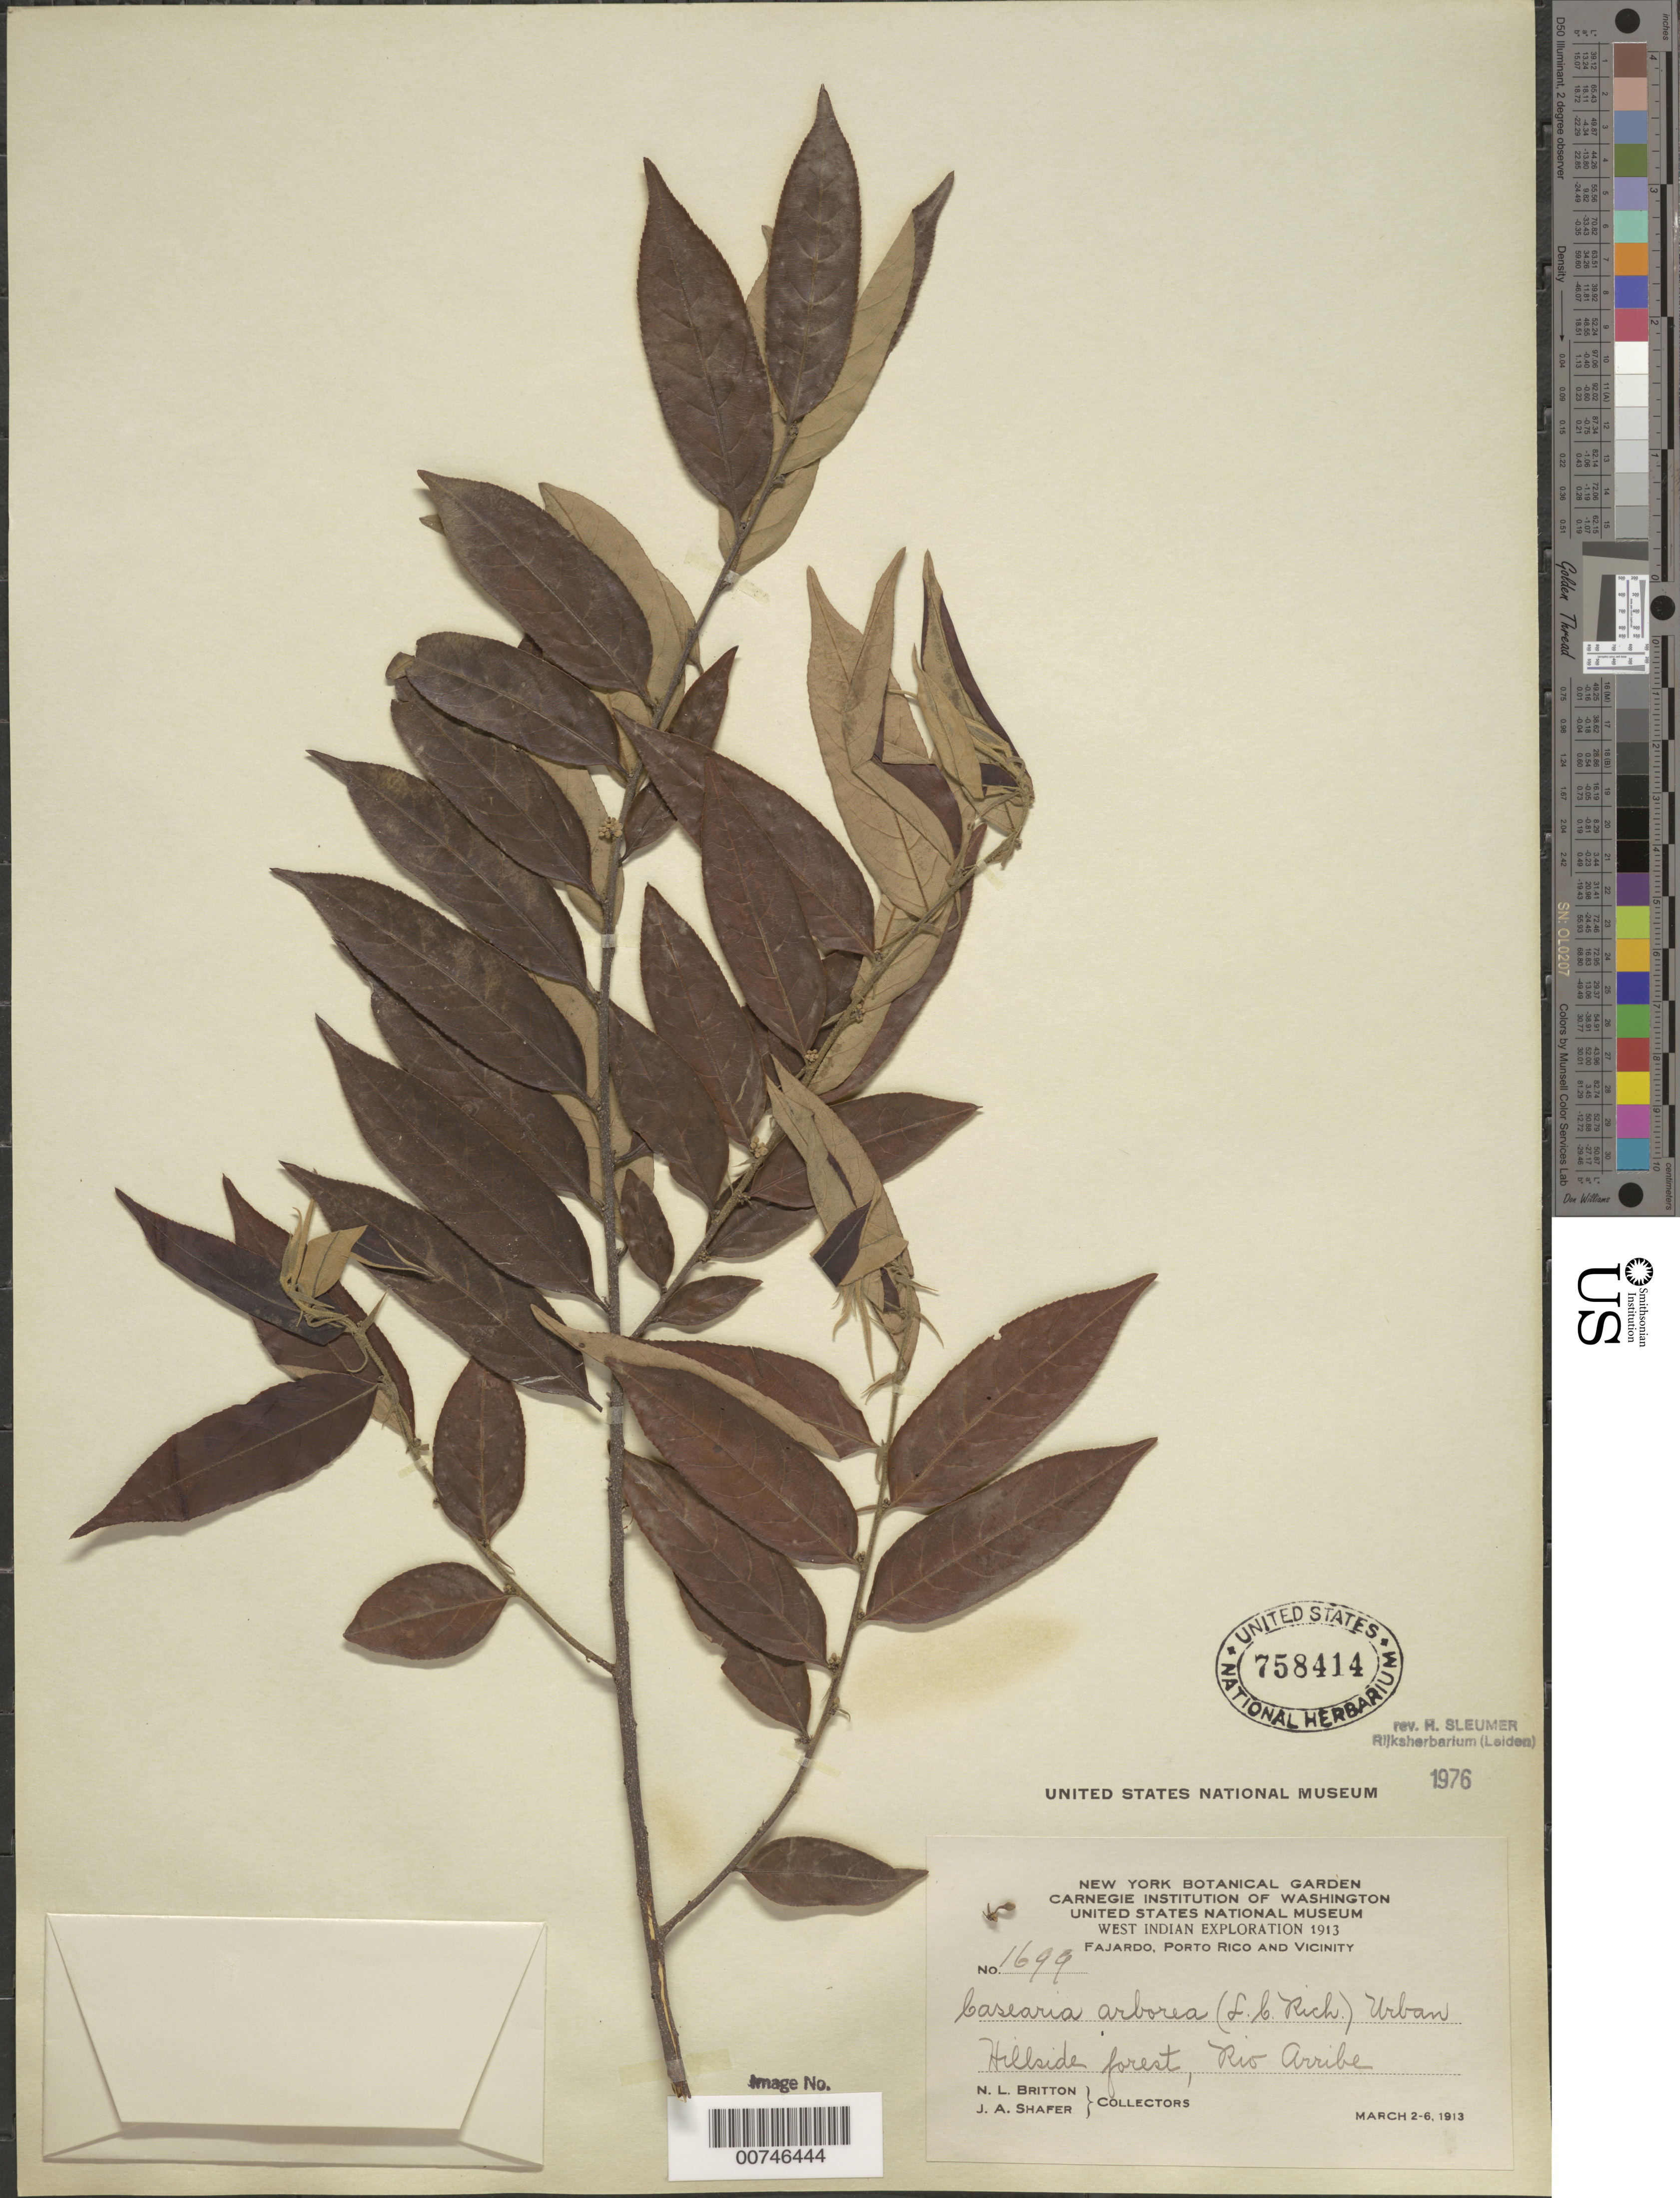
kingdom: Plantae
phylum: Tracheophyta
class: Magnoliopsida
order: Malpighiales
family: Salicaceae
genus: Casearia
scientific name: Casearia arborea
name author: (Rich.) Urb.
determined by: Sleumer, H. O.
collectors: N. Britton & J. A. Shafer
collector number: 1699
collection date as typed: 02 Mar 1913 to 06 Mar 1913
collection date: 1913-03-02/1913-03-06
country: Puerto Rico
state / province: Fajardo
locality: Fajardo, Río Arriba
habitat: Hillside Forest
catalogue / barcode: US 758414